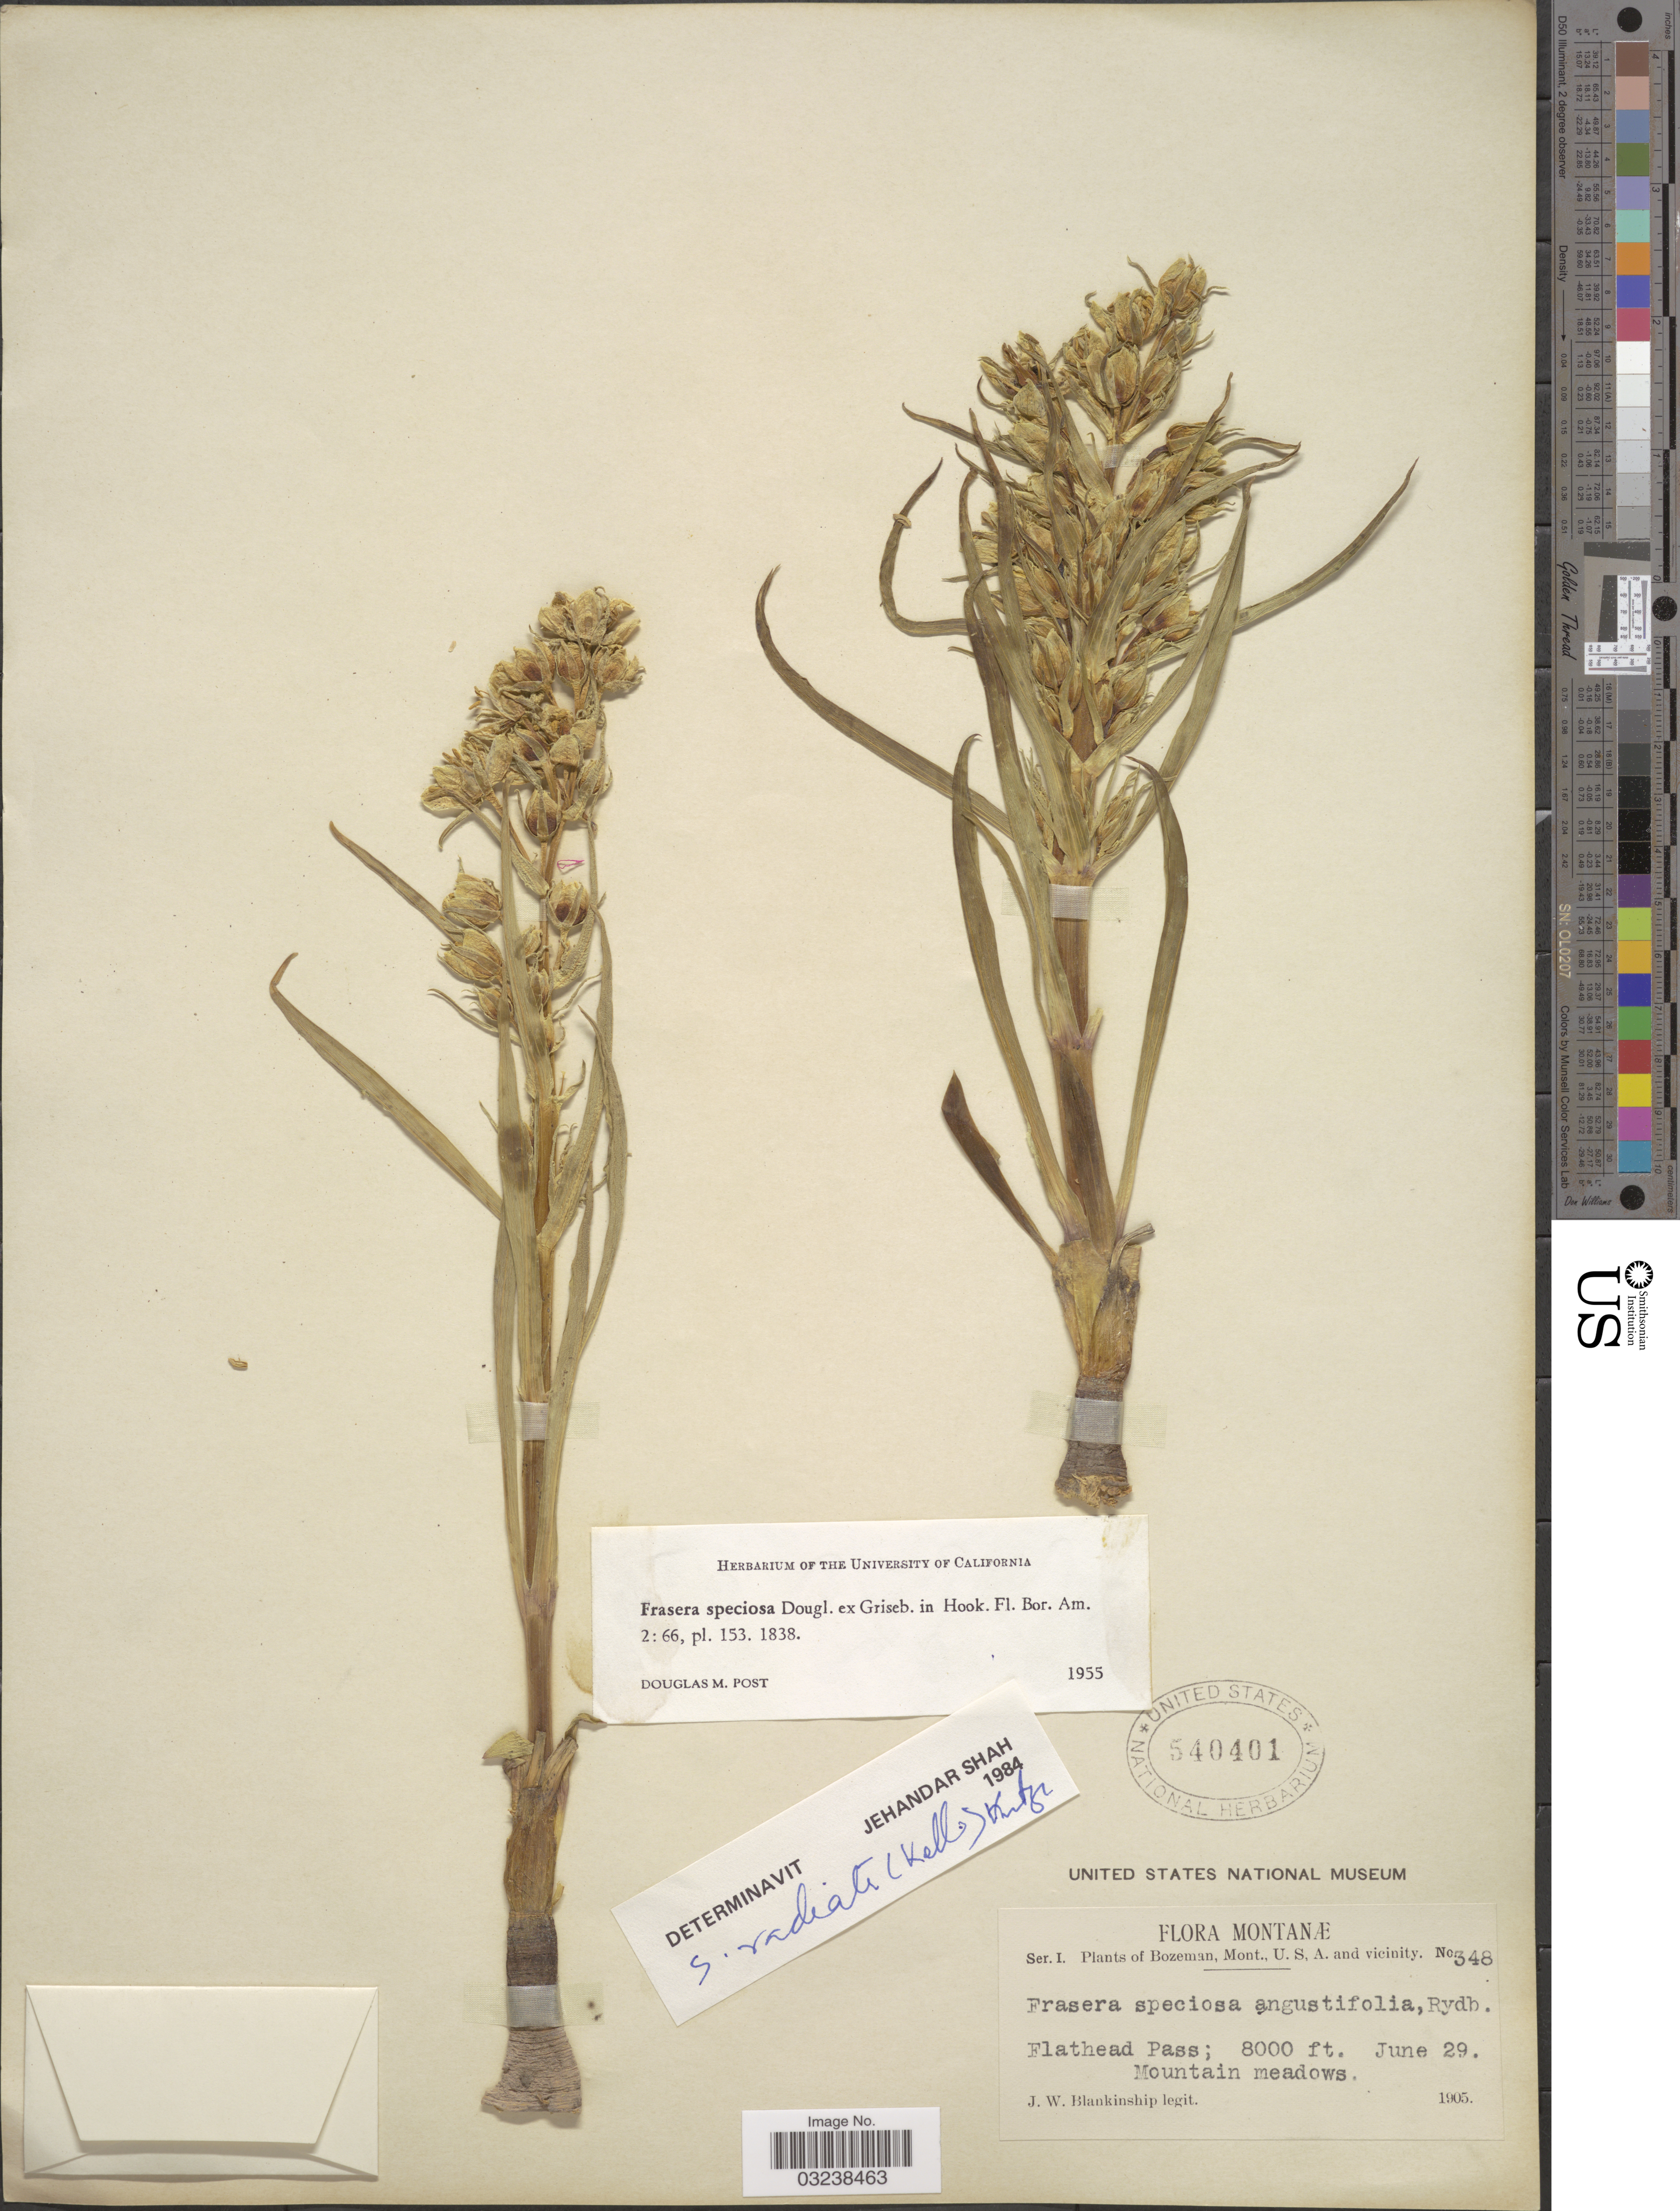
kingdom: Plantae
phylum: Tracheophyta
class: Magnoliopsida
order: Gentianales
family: Gentianaceae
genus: Swertia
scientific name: Swertia radiata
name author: (Kellogg) Kuntze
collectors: J. W. Blankinship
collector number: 348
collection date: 1905-06-29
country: United States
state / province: Montana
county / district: Gallatin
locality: Bozeman. Flathead Pass; Mountain meadows.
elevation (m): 2438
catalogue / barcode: US 540401